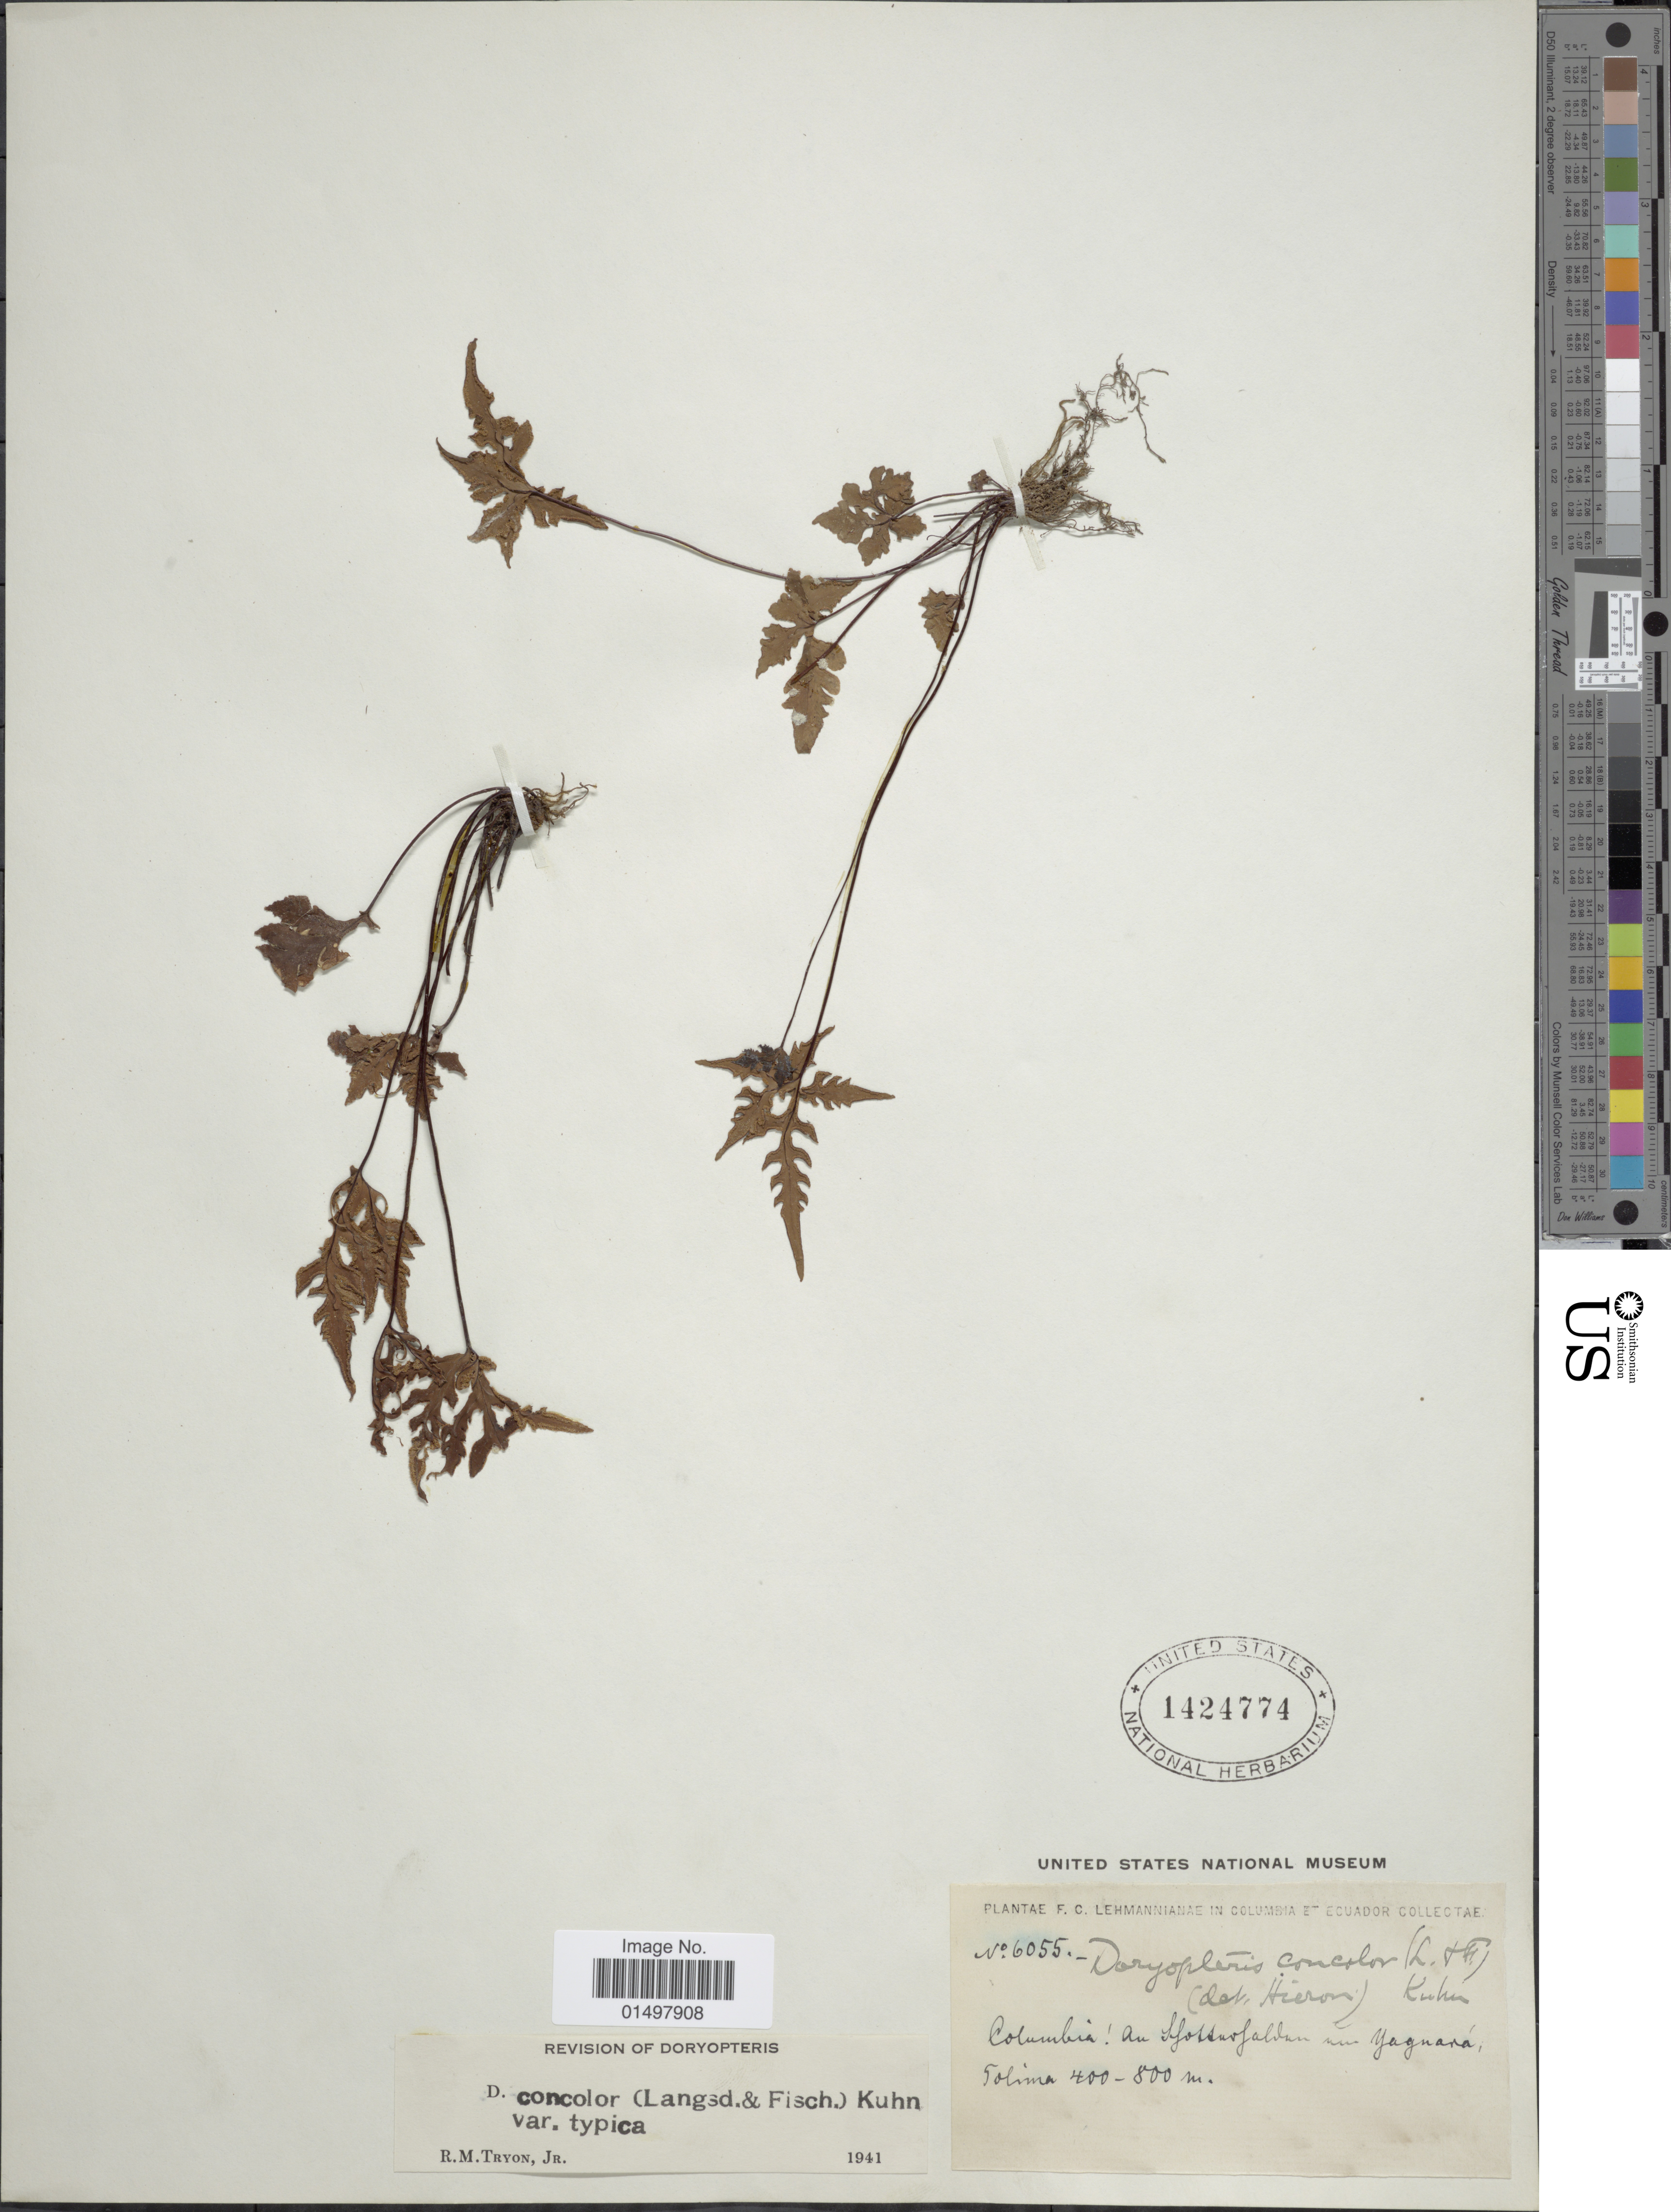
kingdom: Plantae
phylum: Tracheophyta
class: Polypodiopsida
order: Polypodiales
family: Pteridaceae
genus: Doryopteris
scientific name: Doryopteris concolor var. typica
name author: (Langsd. & Fisch.) Kuhn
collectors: F. C. Lehmann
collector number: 6055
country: Colombia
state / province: Tolima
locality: Yaguará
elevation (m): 400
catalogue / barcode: US 1424774